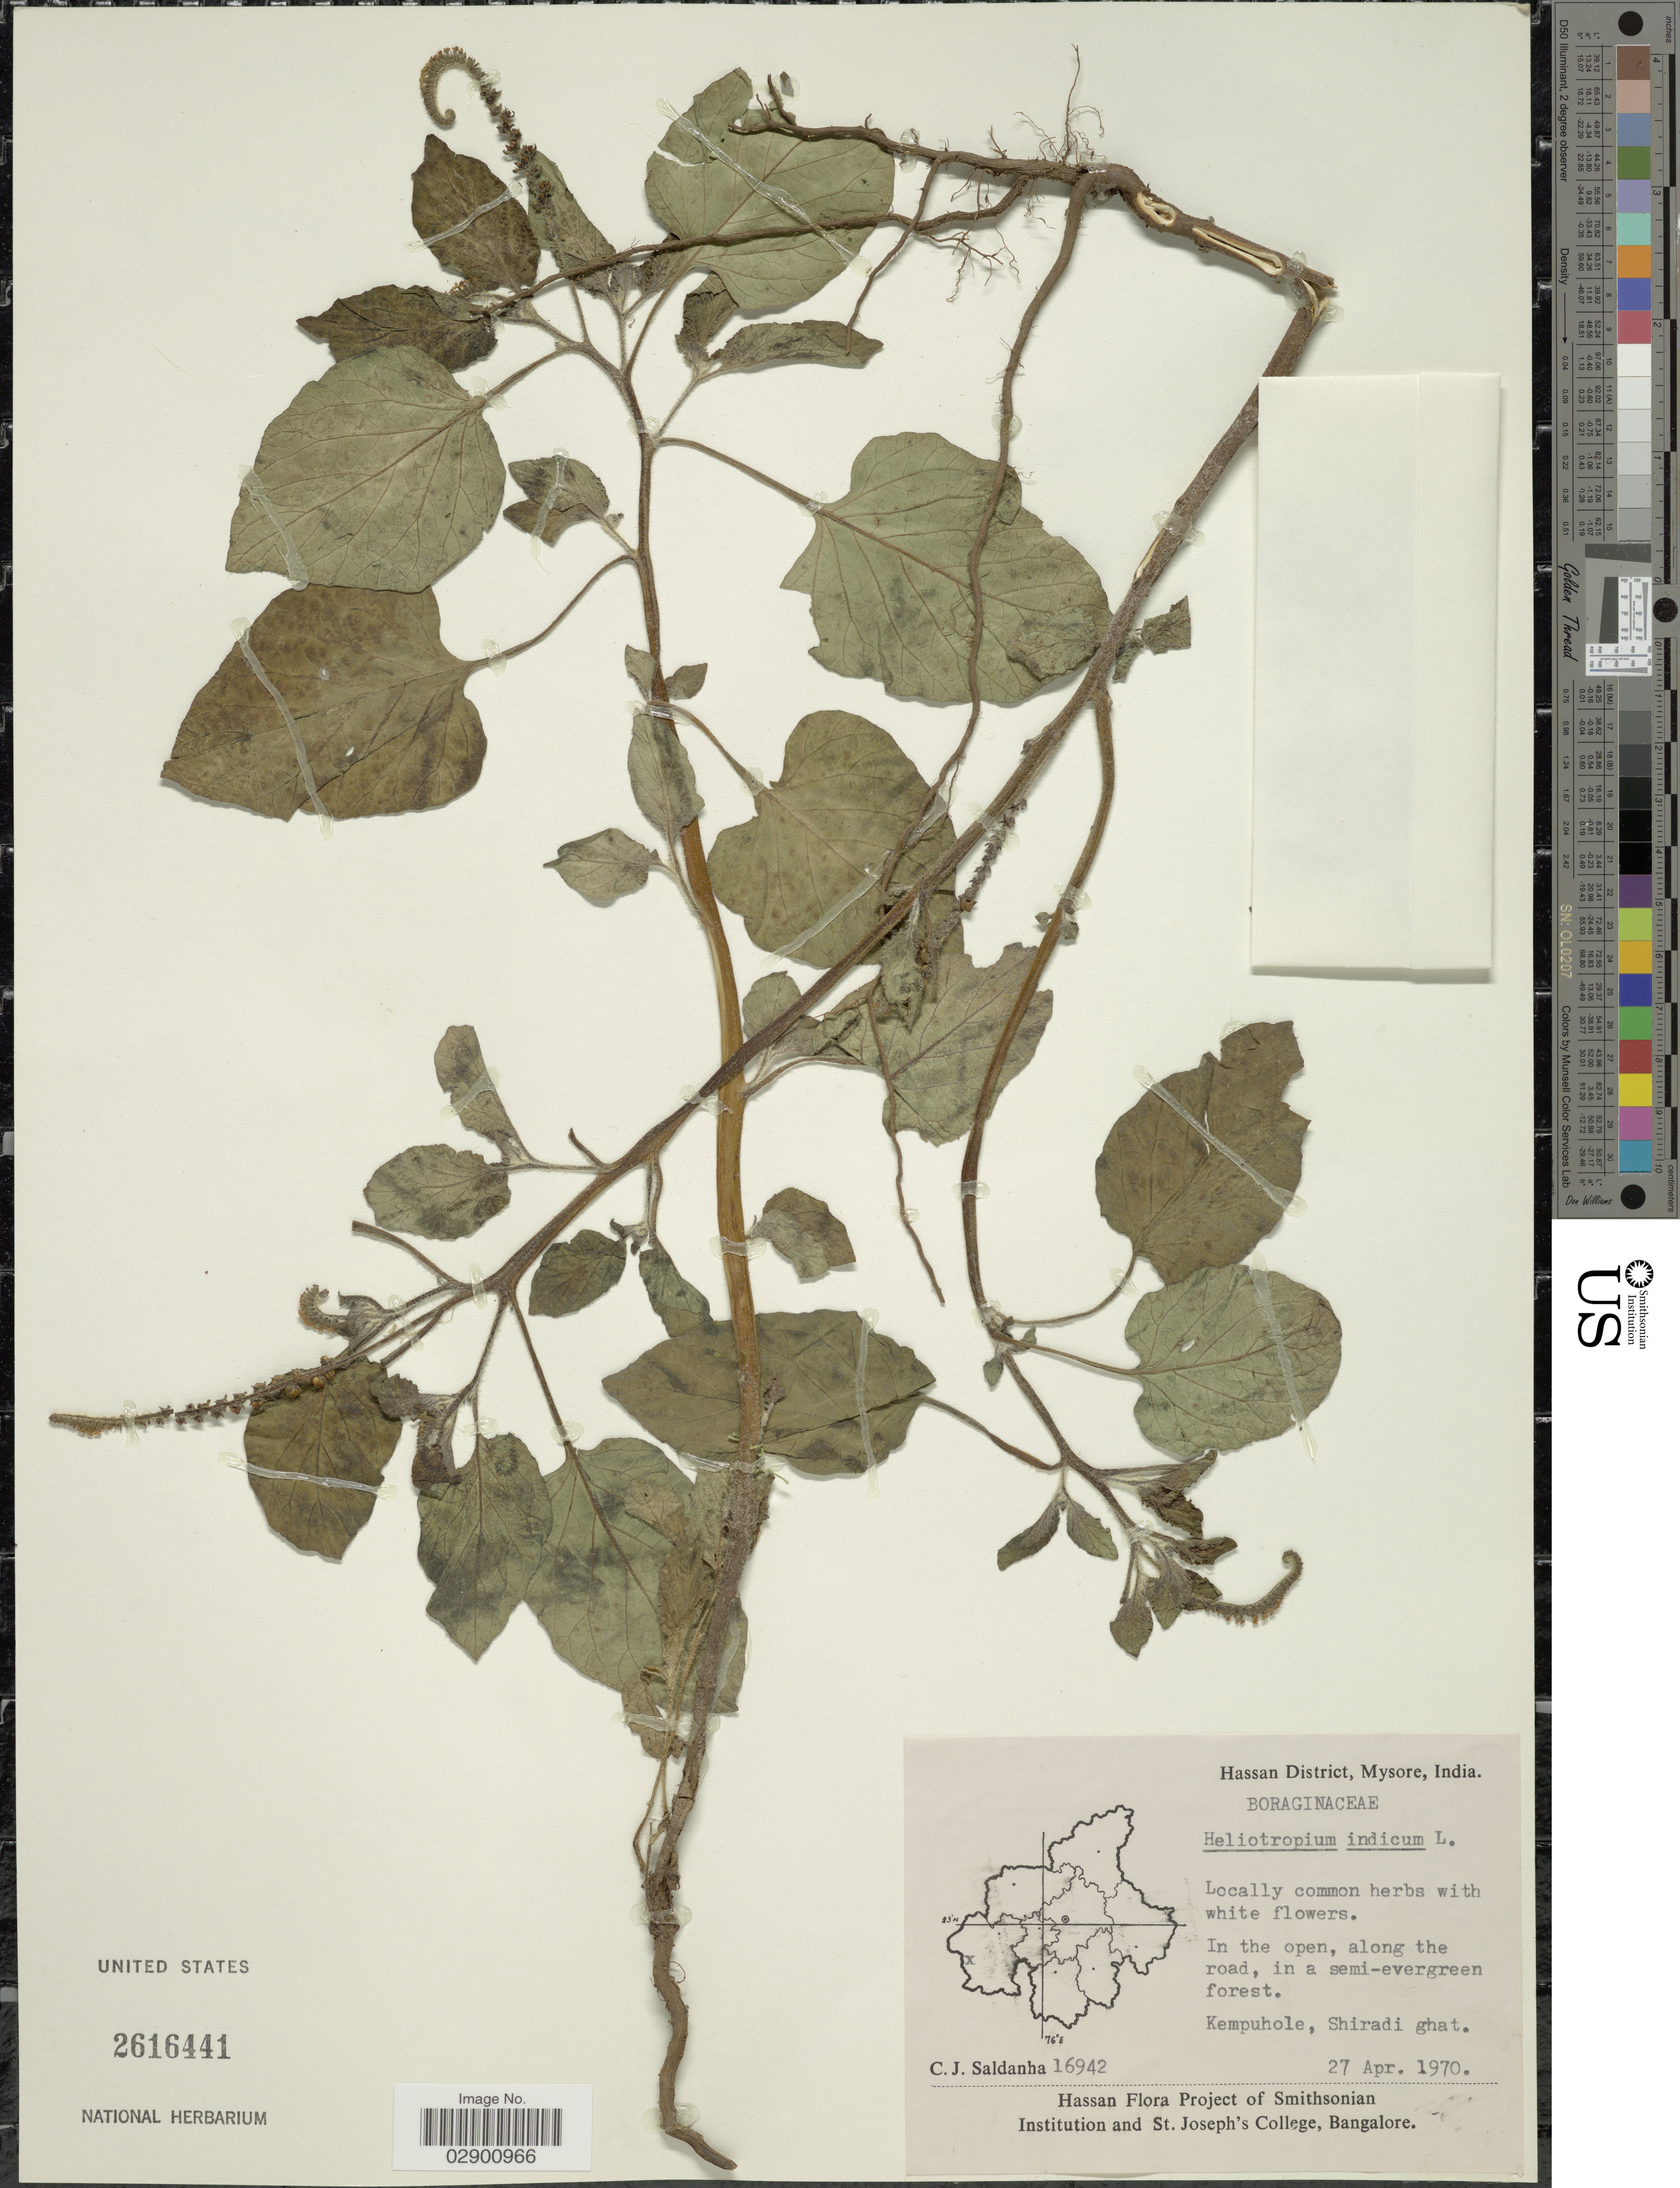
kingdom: Plantae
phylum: Tracheophyta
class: Magnoliopsida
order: Boraginales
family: Heliotropiaceae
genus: Heliotropium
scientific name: Heliotropium indicum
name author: L.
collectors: C. J. Saldanha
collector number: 16942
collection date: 1970-04-27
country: India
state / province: Karnataka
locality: Hassan District, Mysore. In the open, along the road, in a semi-evergreen forest. Kempuhole, Shiradi ghat.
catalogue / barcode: US 2616441